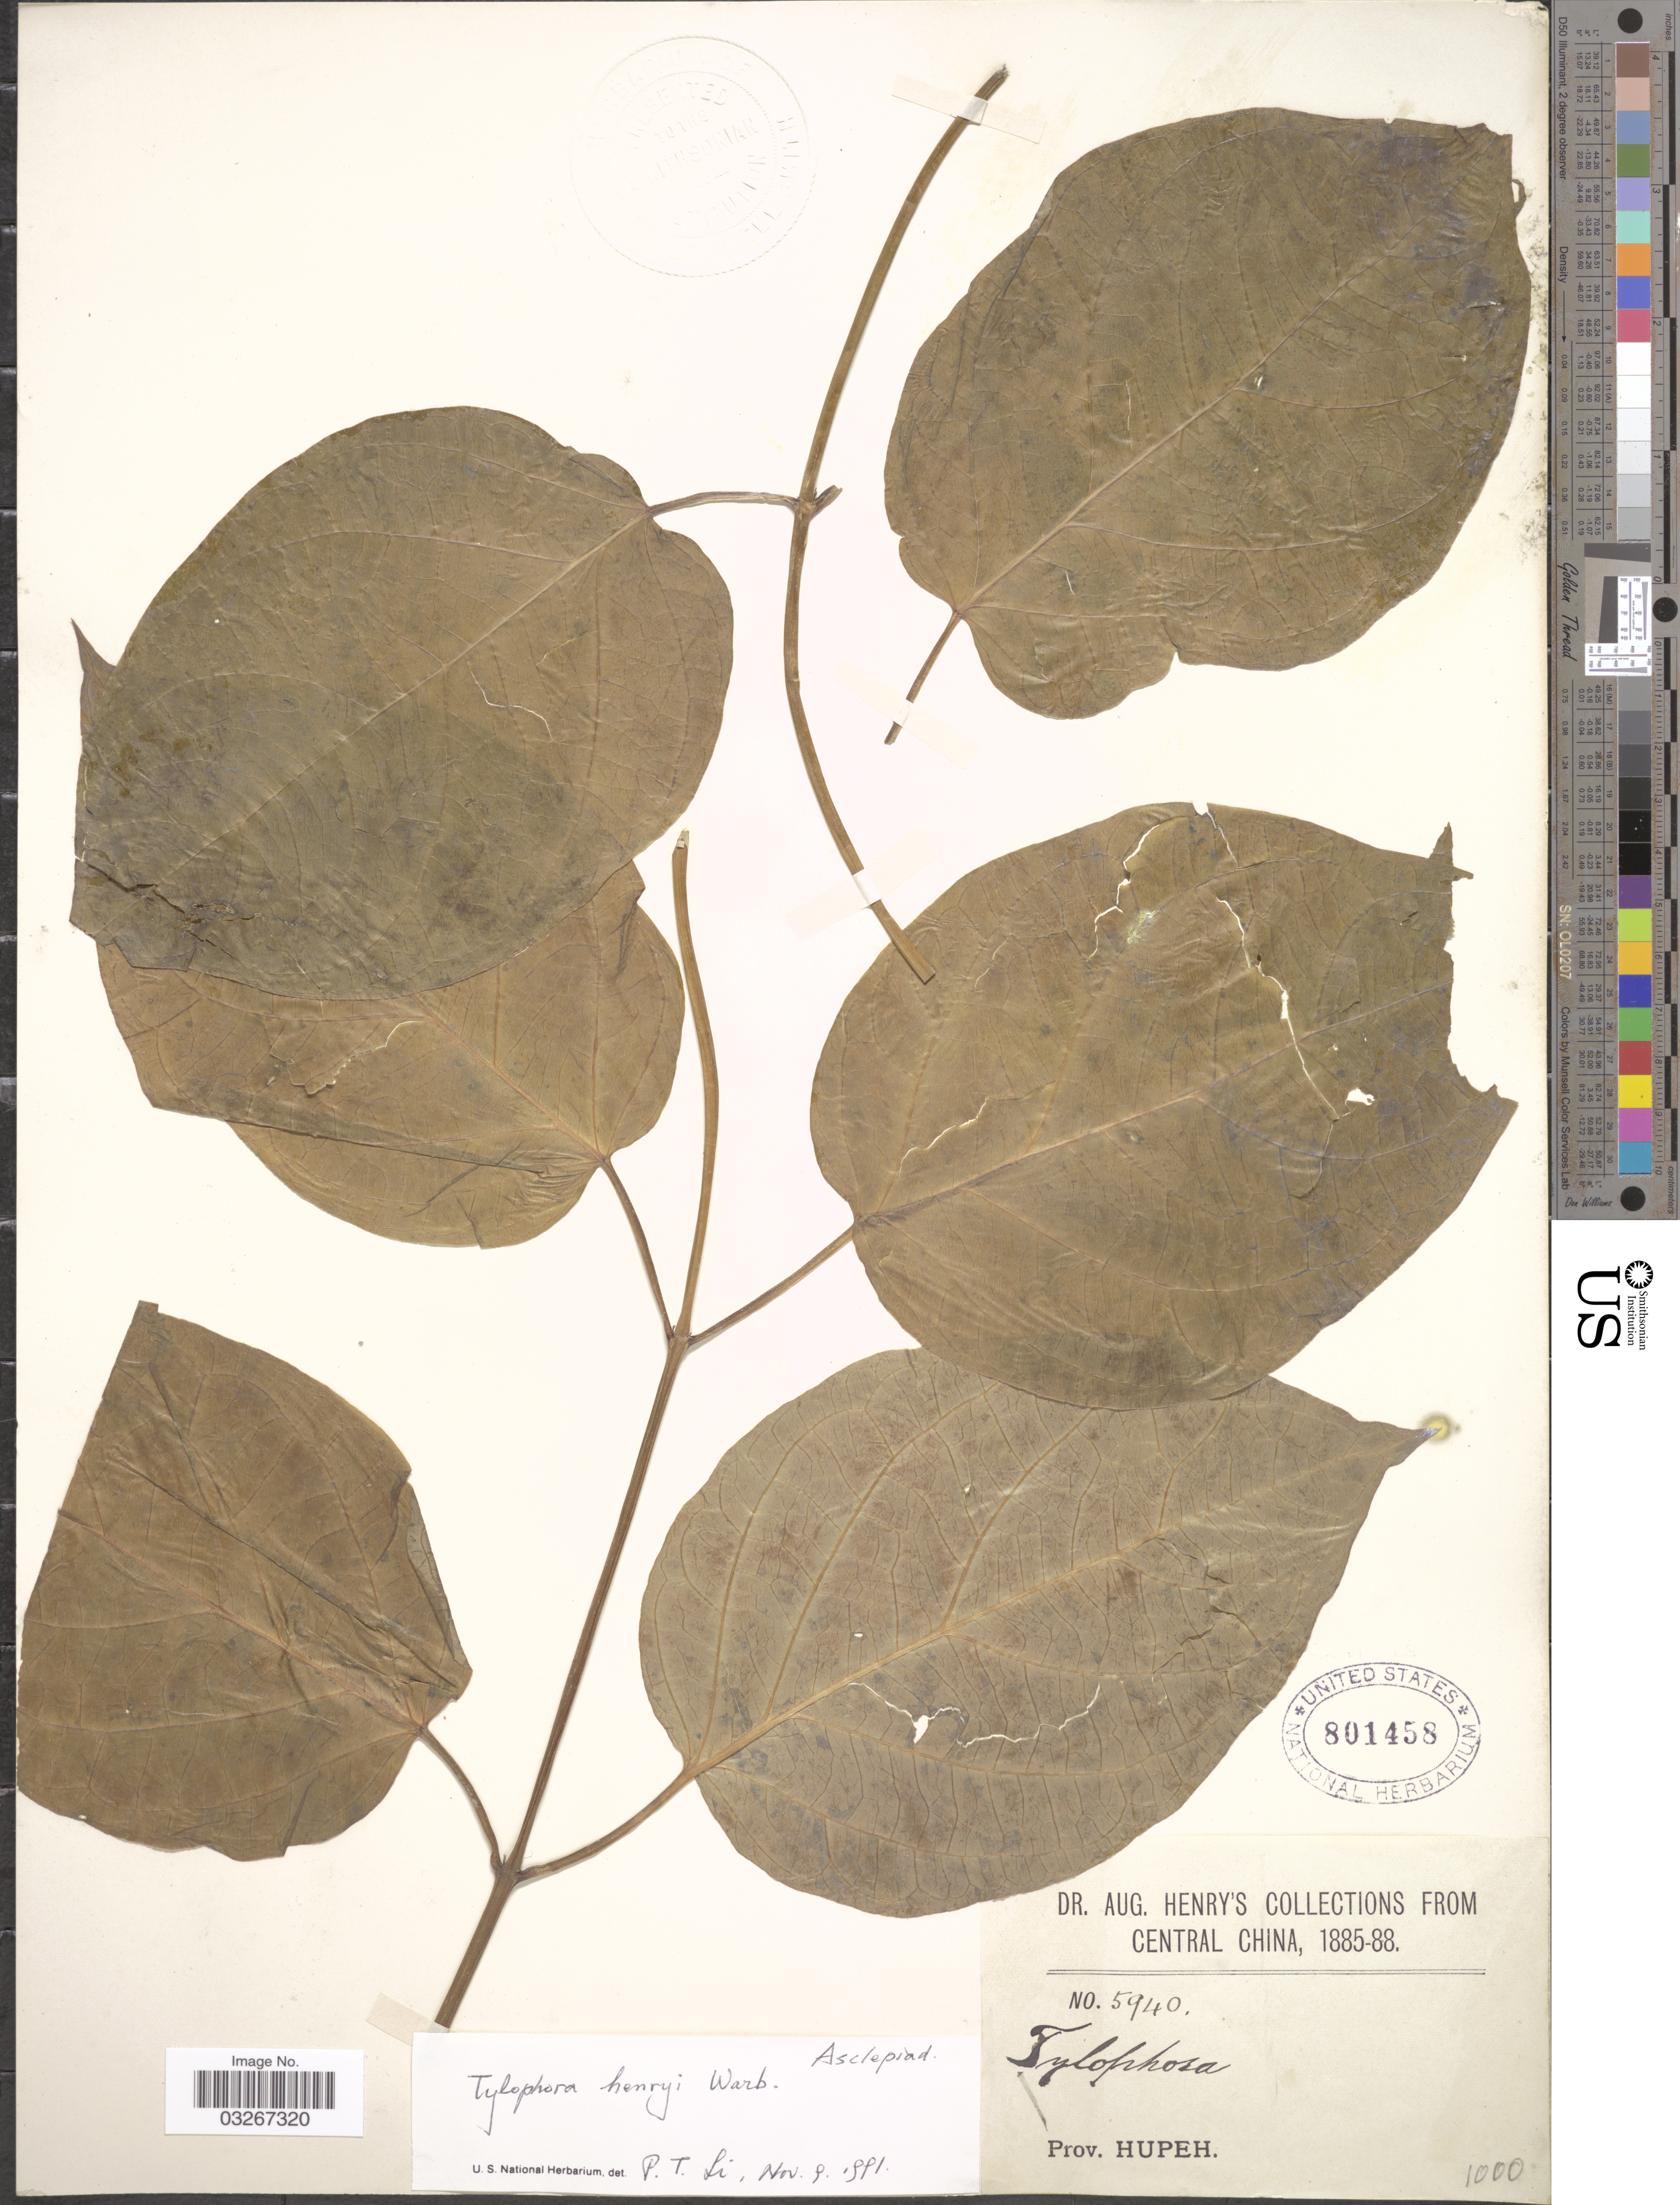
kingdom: Plantae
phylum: Tracheophyta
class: Magnoliopsida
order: Gentianales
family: Apocynaceae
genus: Tylophora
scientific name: Tylophora henryi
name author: Warb.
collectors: A. Henry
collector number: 5940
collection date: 1885/1888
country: China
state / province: Hubei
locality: Central China. Prov. Hupeh.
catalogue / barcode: US 801458